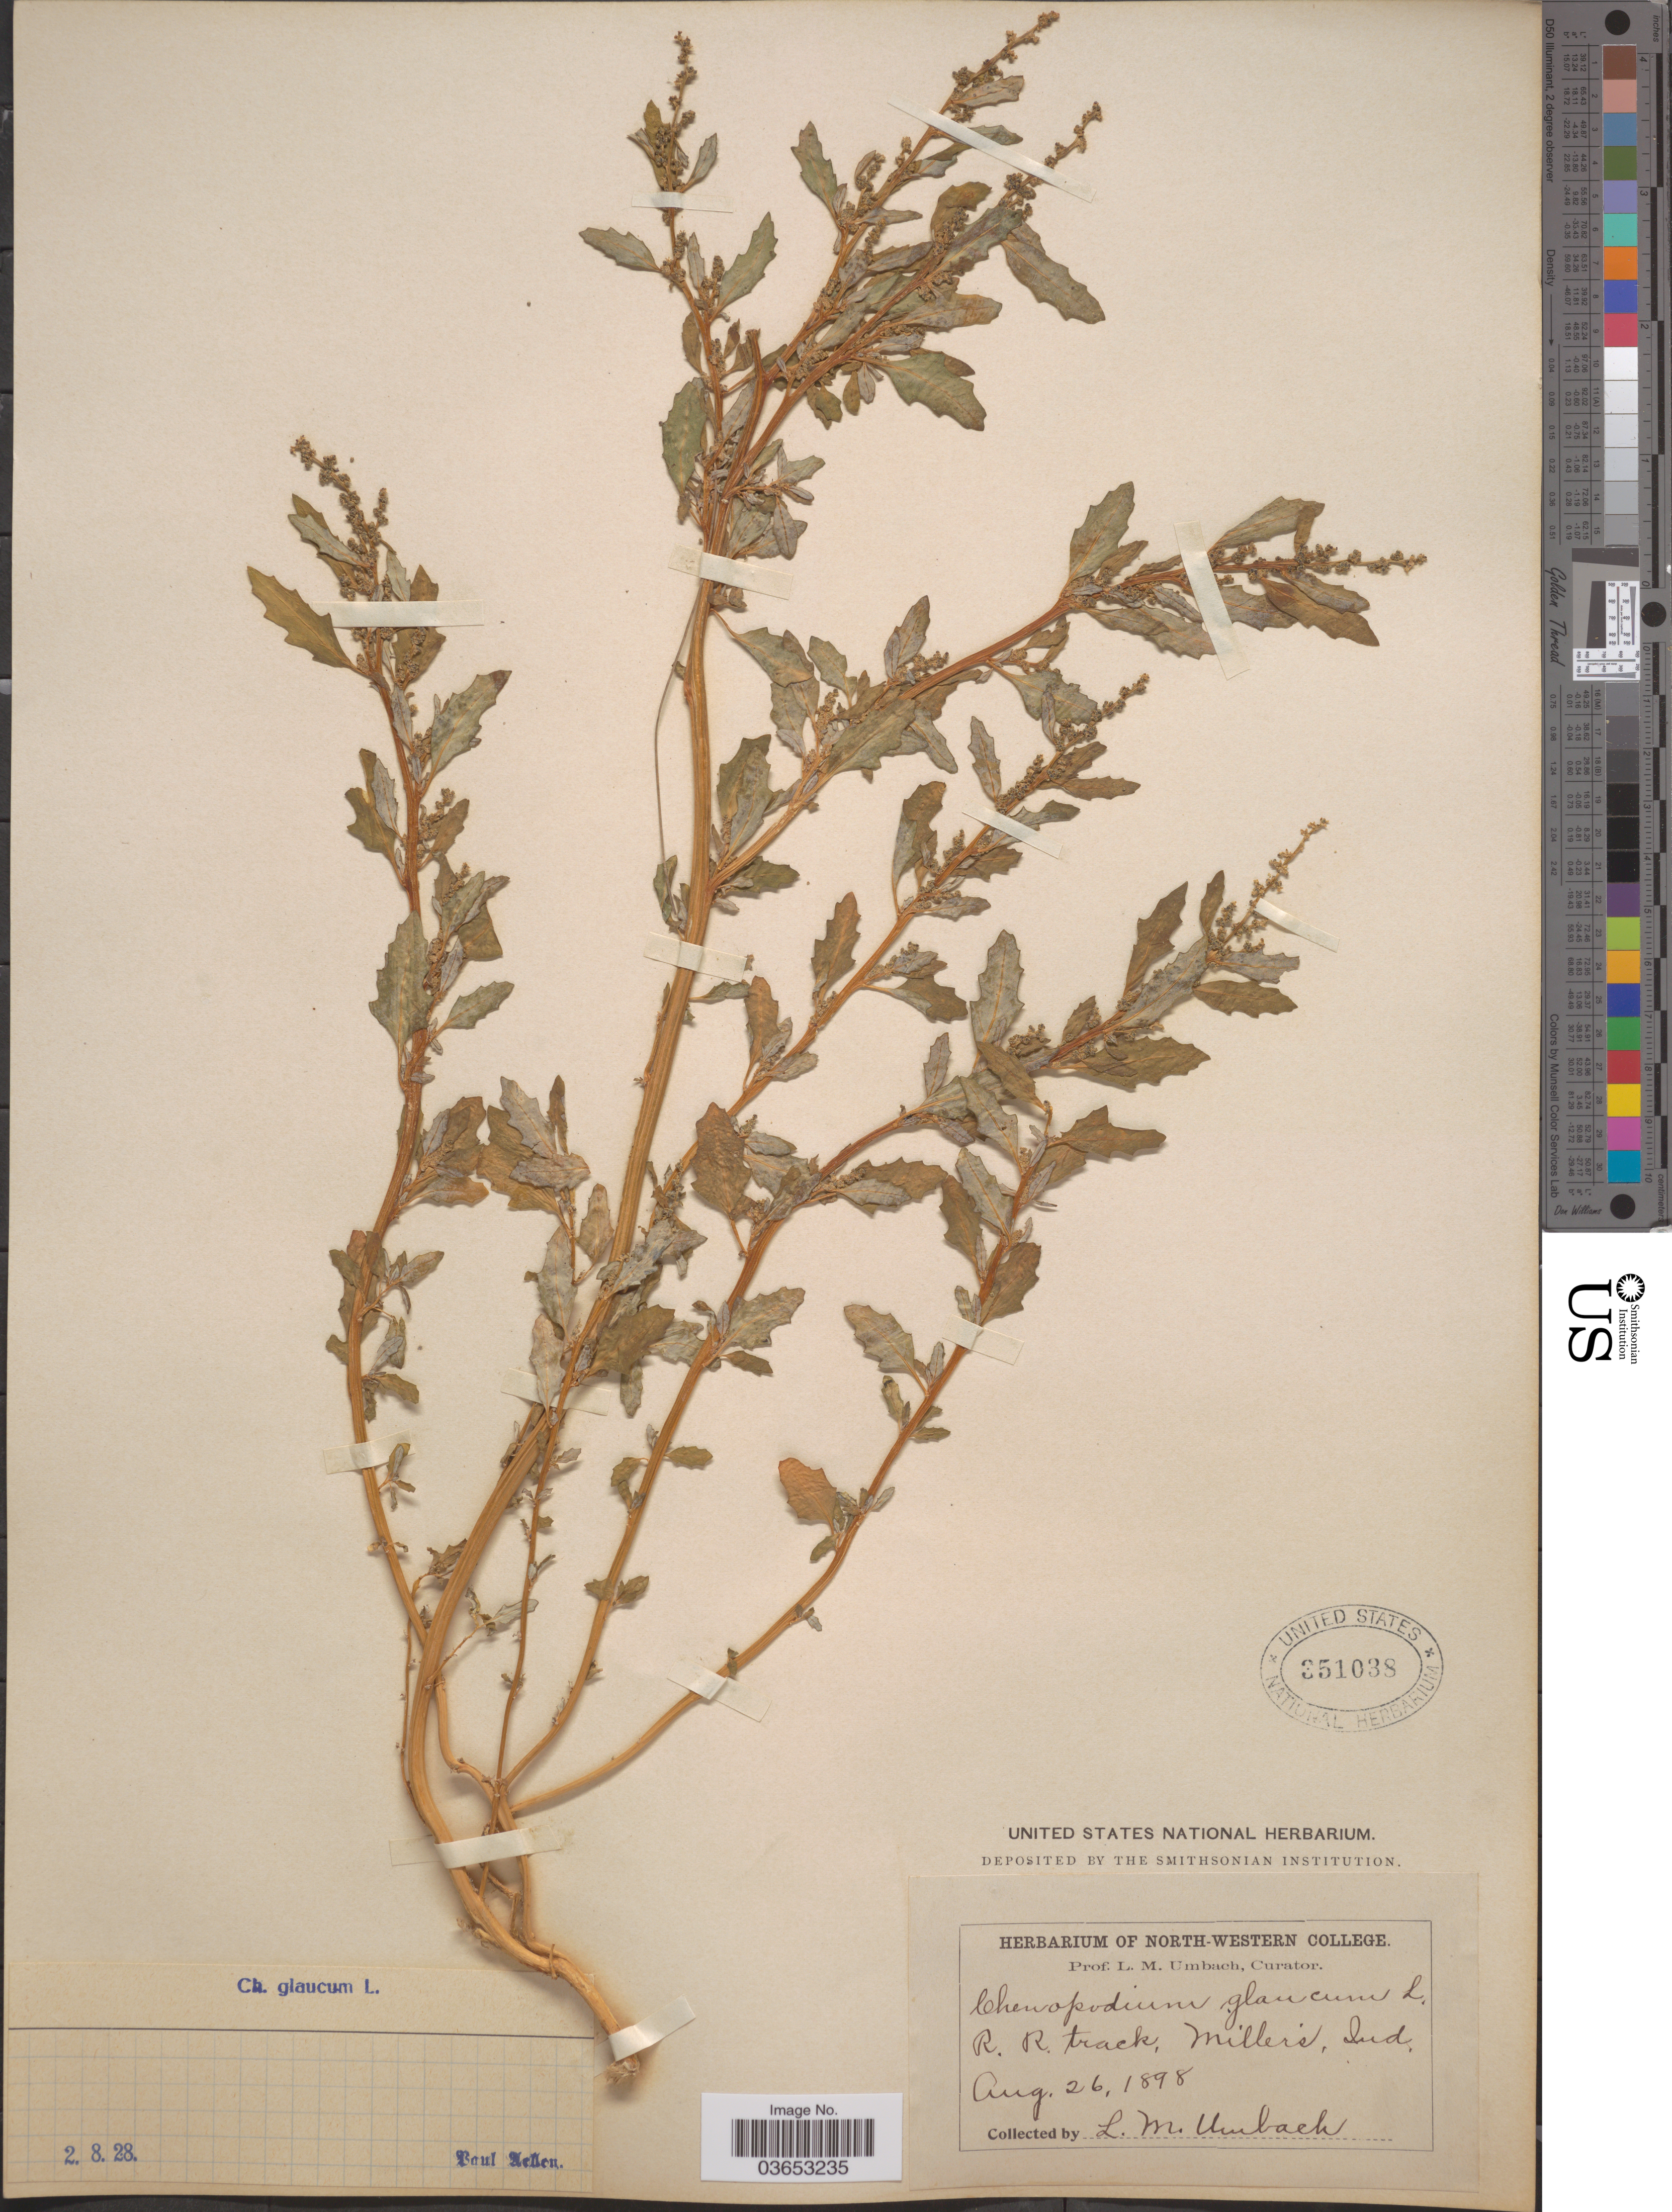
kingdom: Plantae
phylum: Tracheophyta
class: Magnoliopsida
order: Caryophyllales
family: Amaranthaceae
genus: Chenopodium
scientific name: Chenopodium glaucum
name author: L.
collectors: L. M. Umbach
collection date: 1898-08-26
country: United States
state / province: Indiana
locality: R.r. track, Miller's.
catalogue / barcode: US 351038